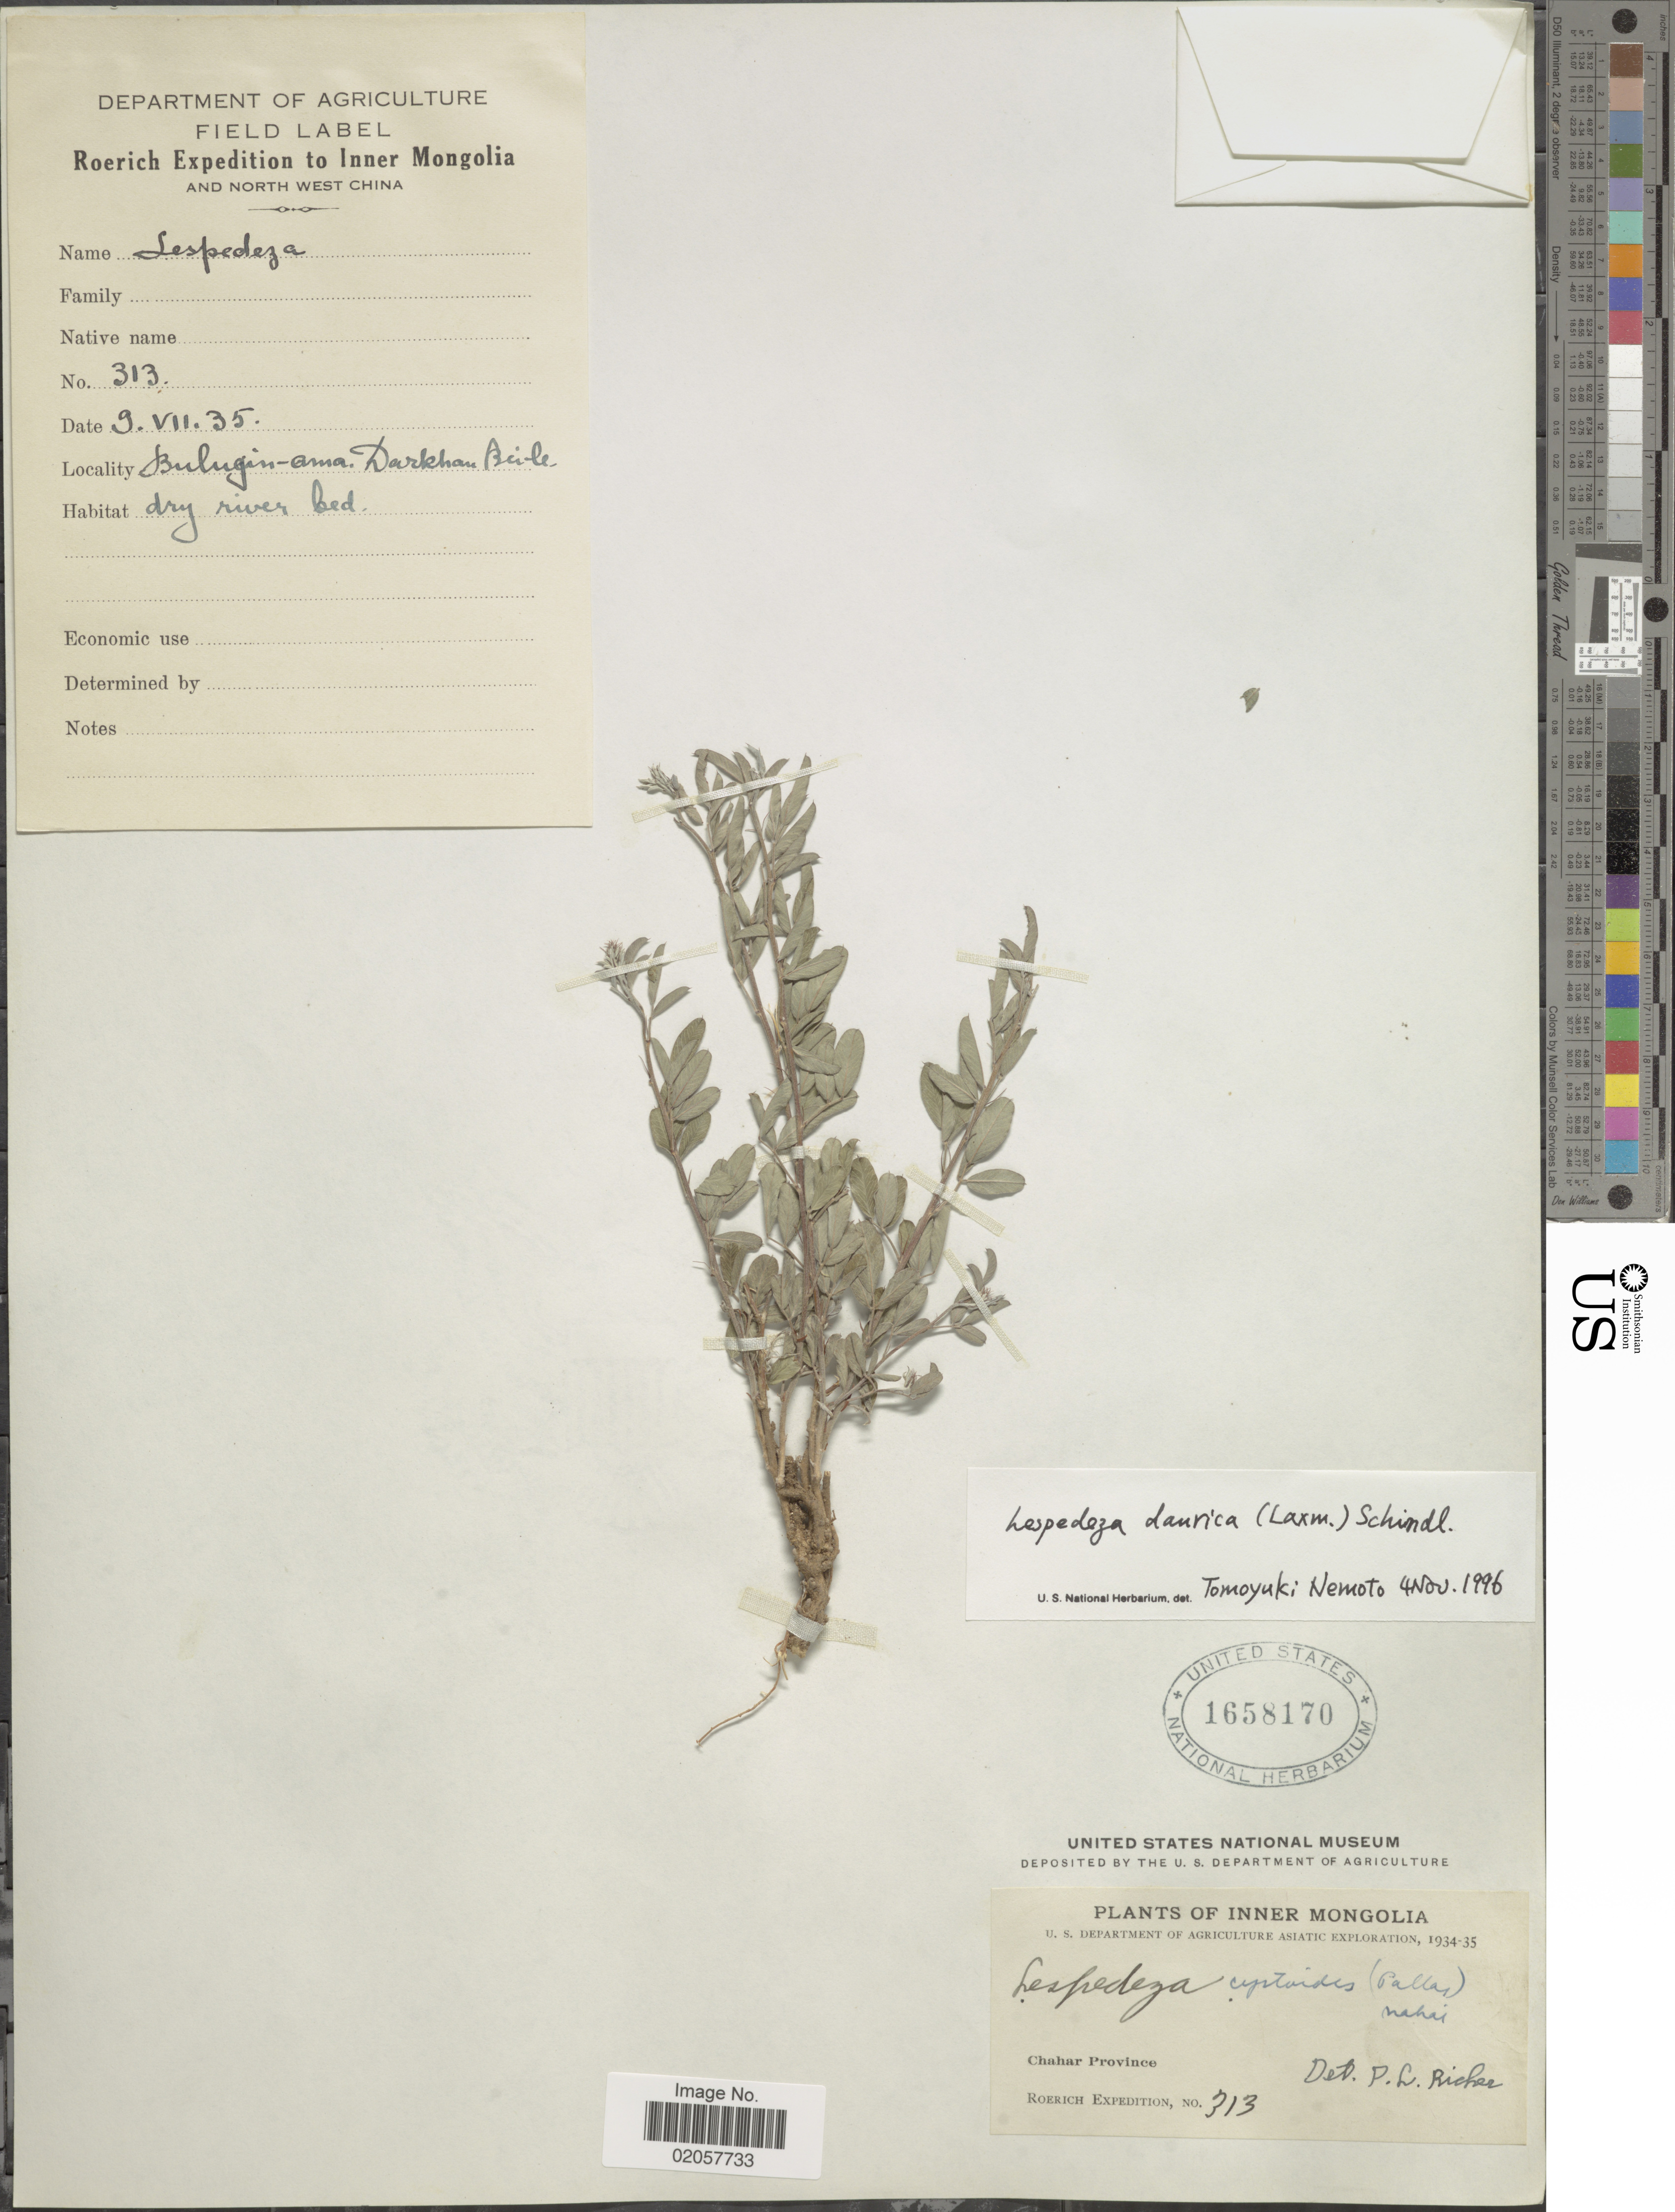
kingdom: Plantae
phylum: Tracheophyta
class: Magnoliopsida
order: Fabales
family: Fabaceae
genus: Lespedeza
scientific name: Lespedeza davurica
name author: (Laxm.) Schindl.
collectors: Roerich Expedition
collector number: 313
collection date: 1935-07-09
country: China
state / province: Nei Monggol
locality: Inner Mongolia, Chahar Province, Bulugin-ama, Darkhan Beile, dry river bed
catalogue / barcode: US 1658170